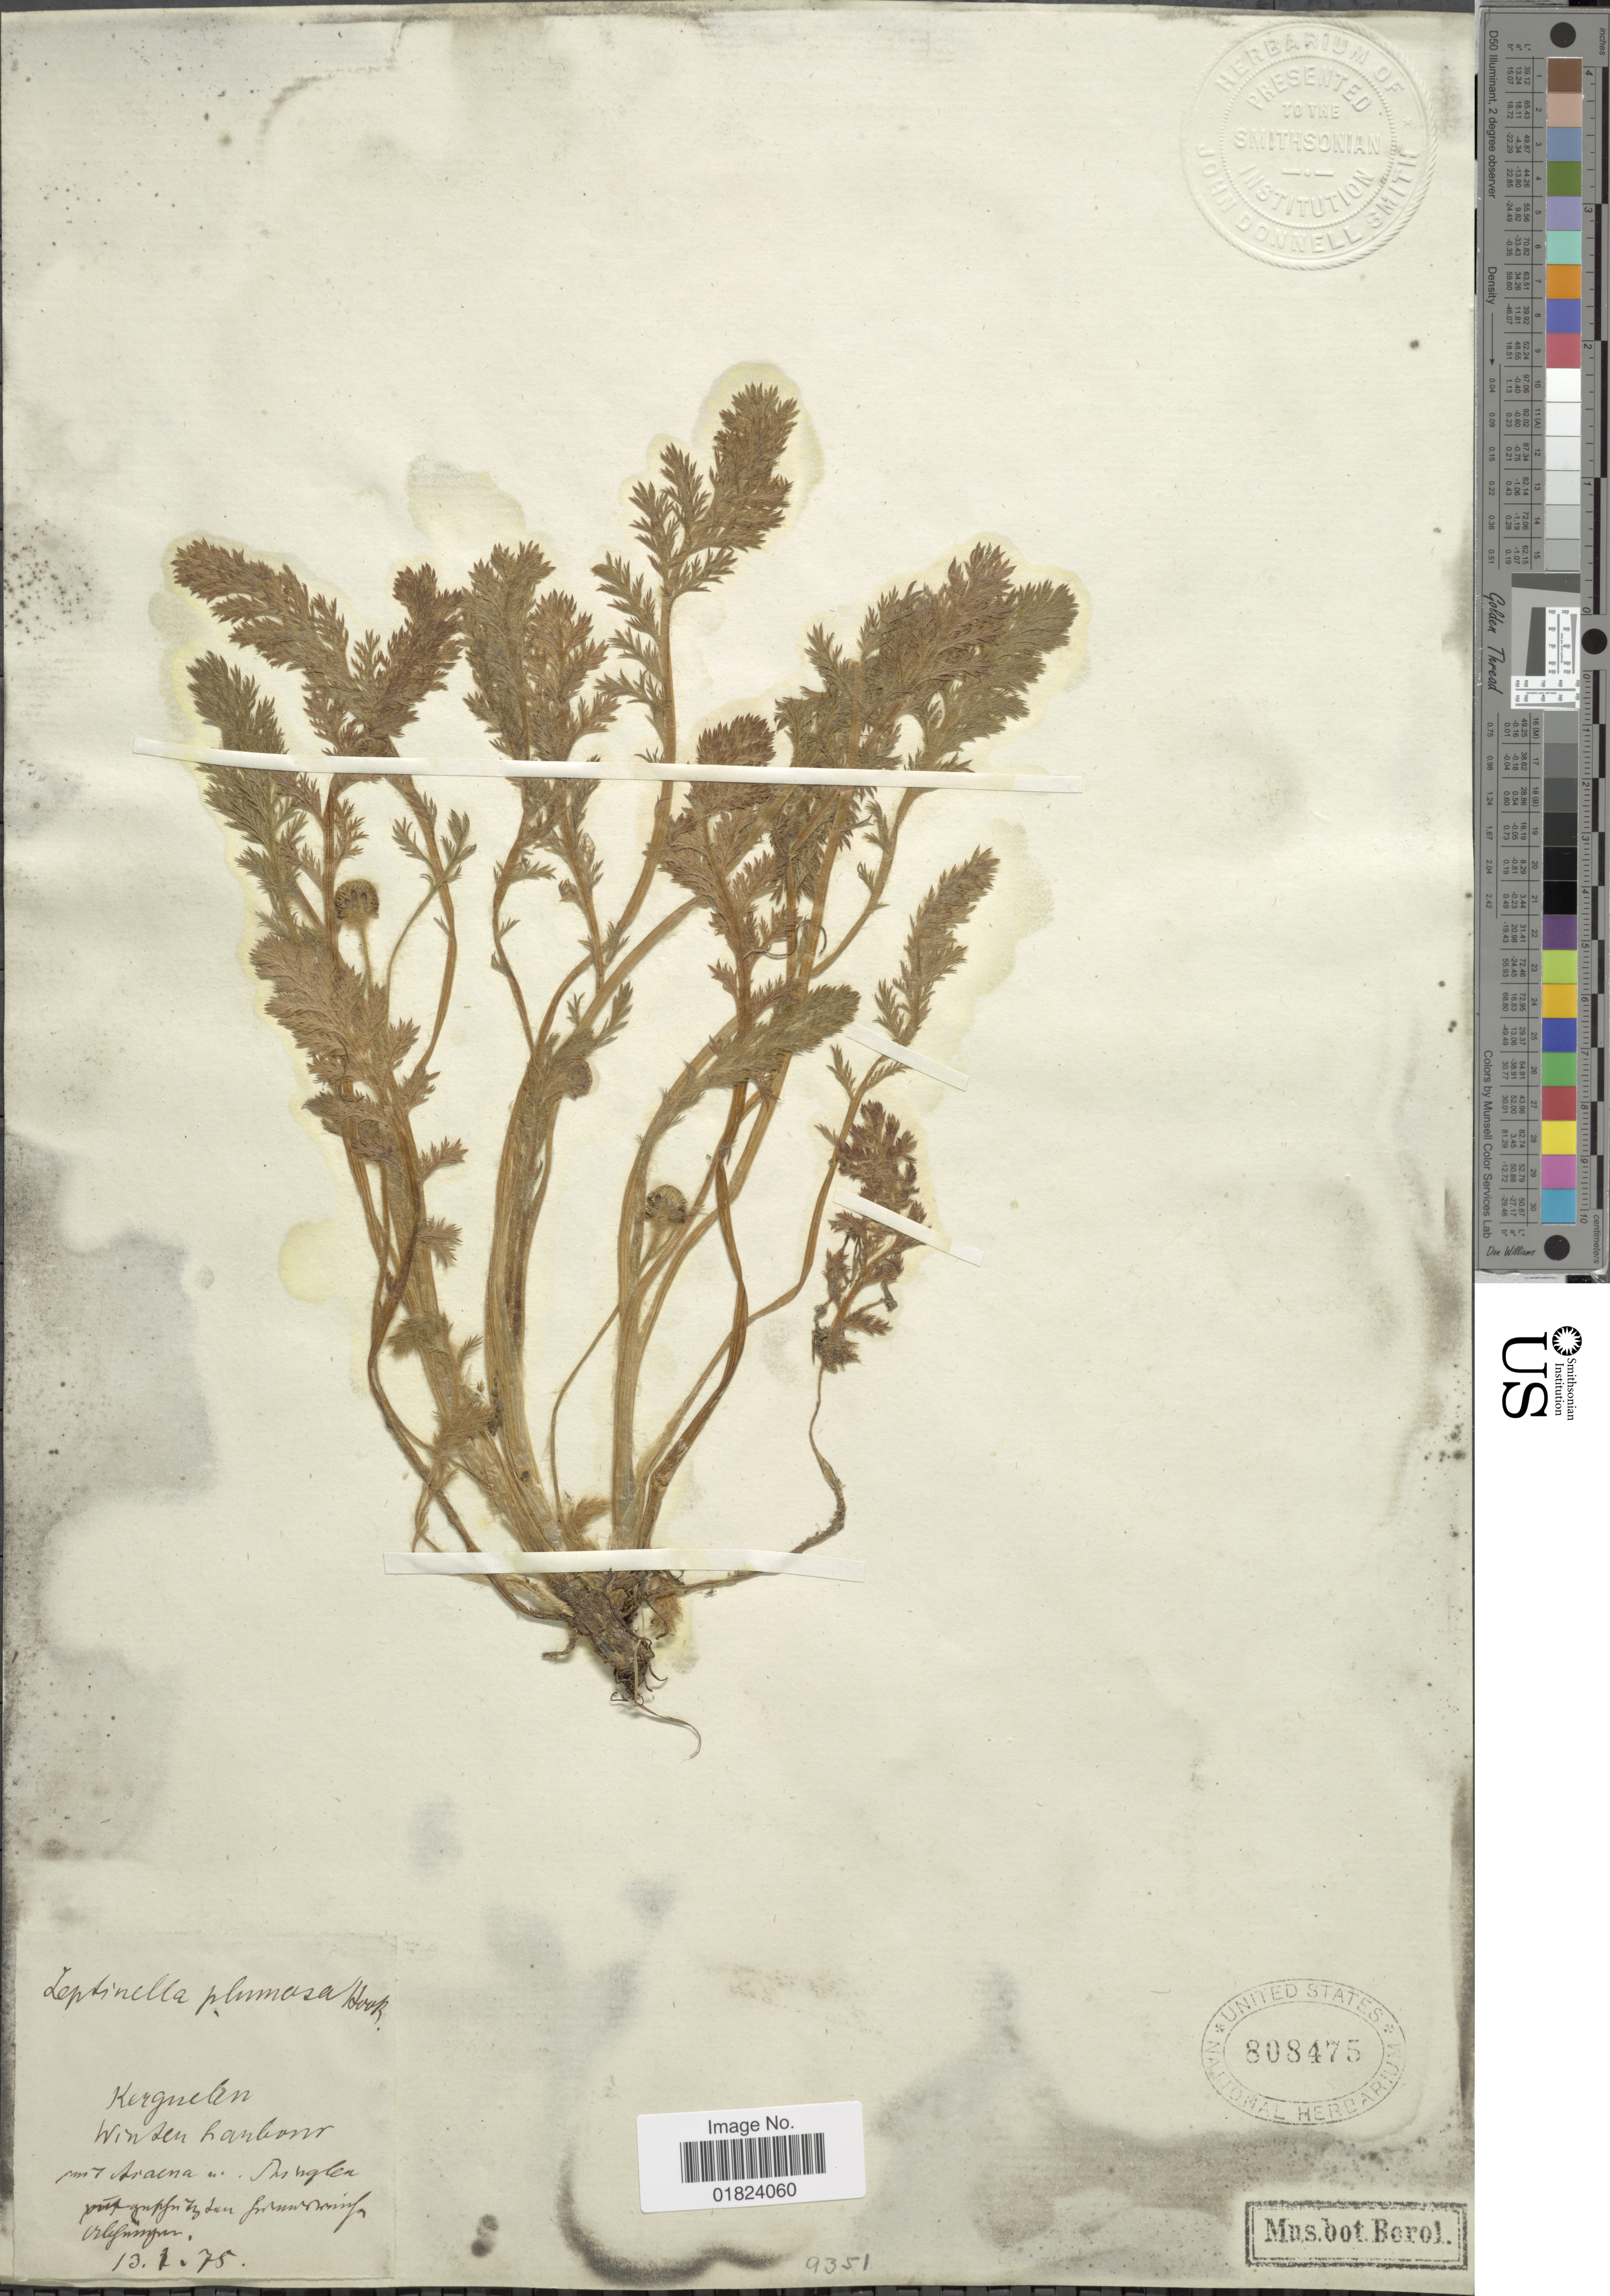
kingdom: Plantae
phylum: Tracheophyta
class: Magnoliopsida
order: Asterales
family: Asteraceae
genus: Cotula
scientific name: Cotula plumosa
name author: Hook. f.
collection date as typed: Transcribed d/m/y: 13/1/75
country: French Southern Territories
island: Kerguelen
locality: Kerguelen, Winsten harbour pres Ariacna in. Bingler prutynpfyfen fyrundswings orlifwingen. [interpreted]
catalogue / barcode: US 808475